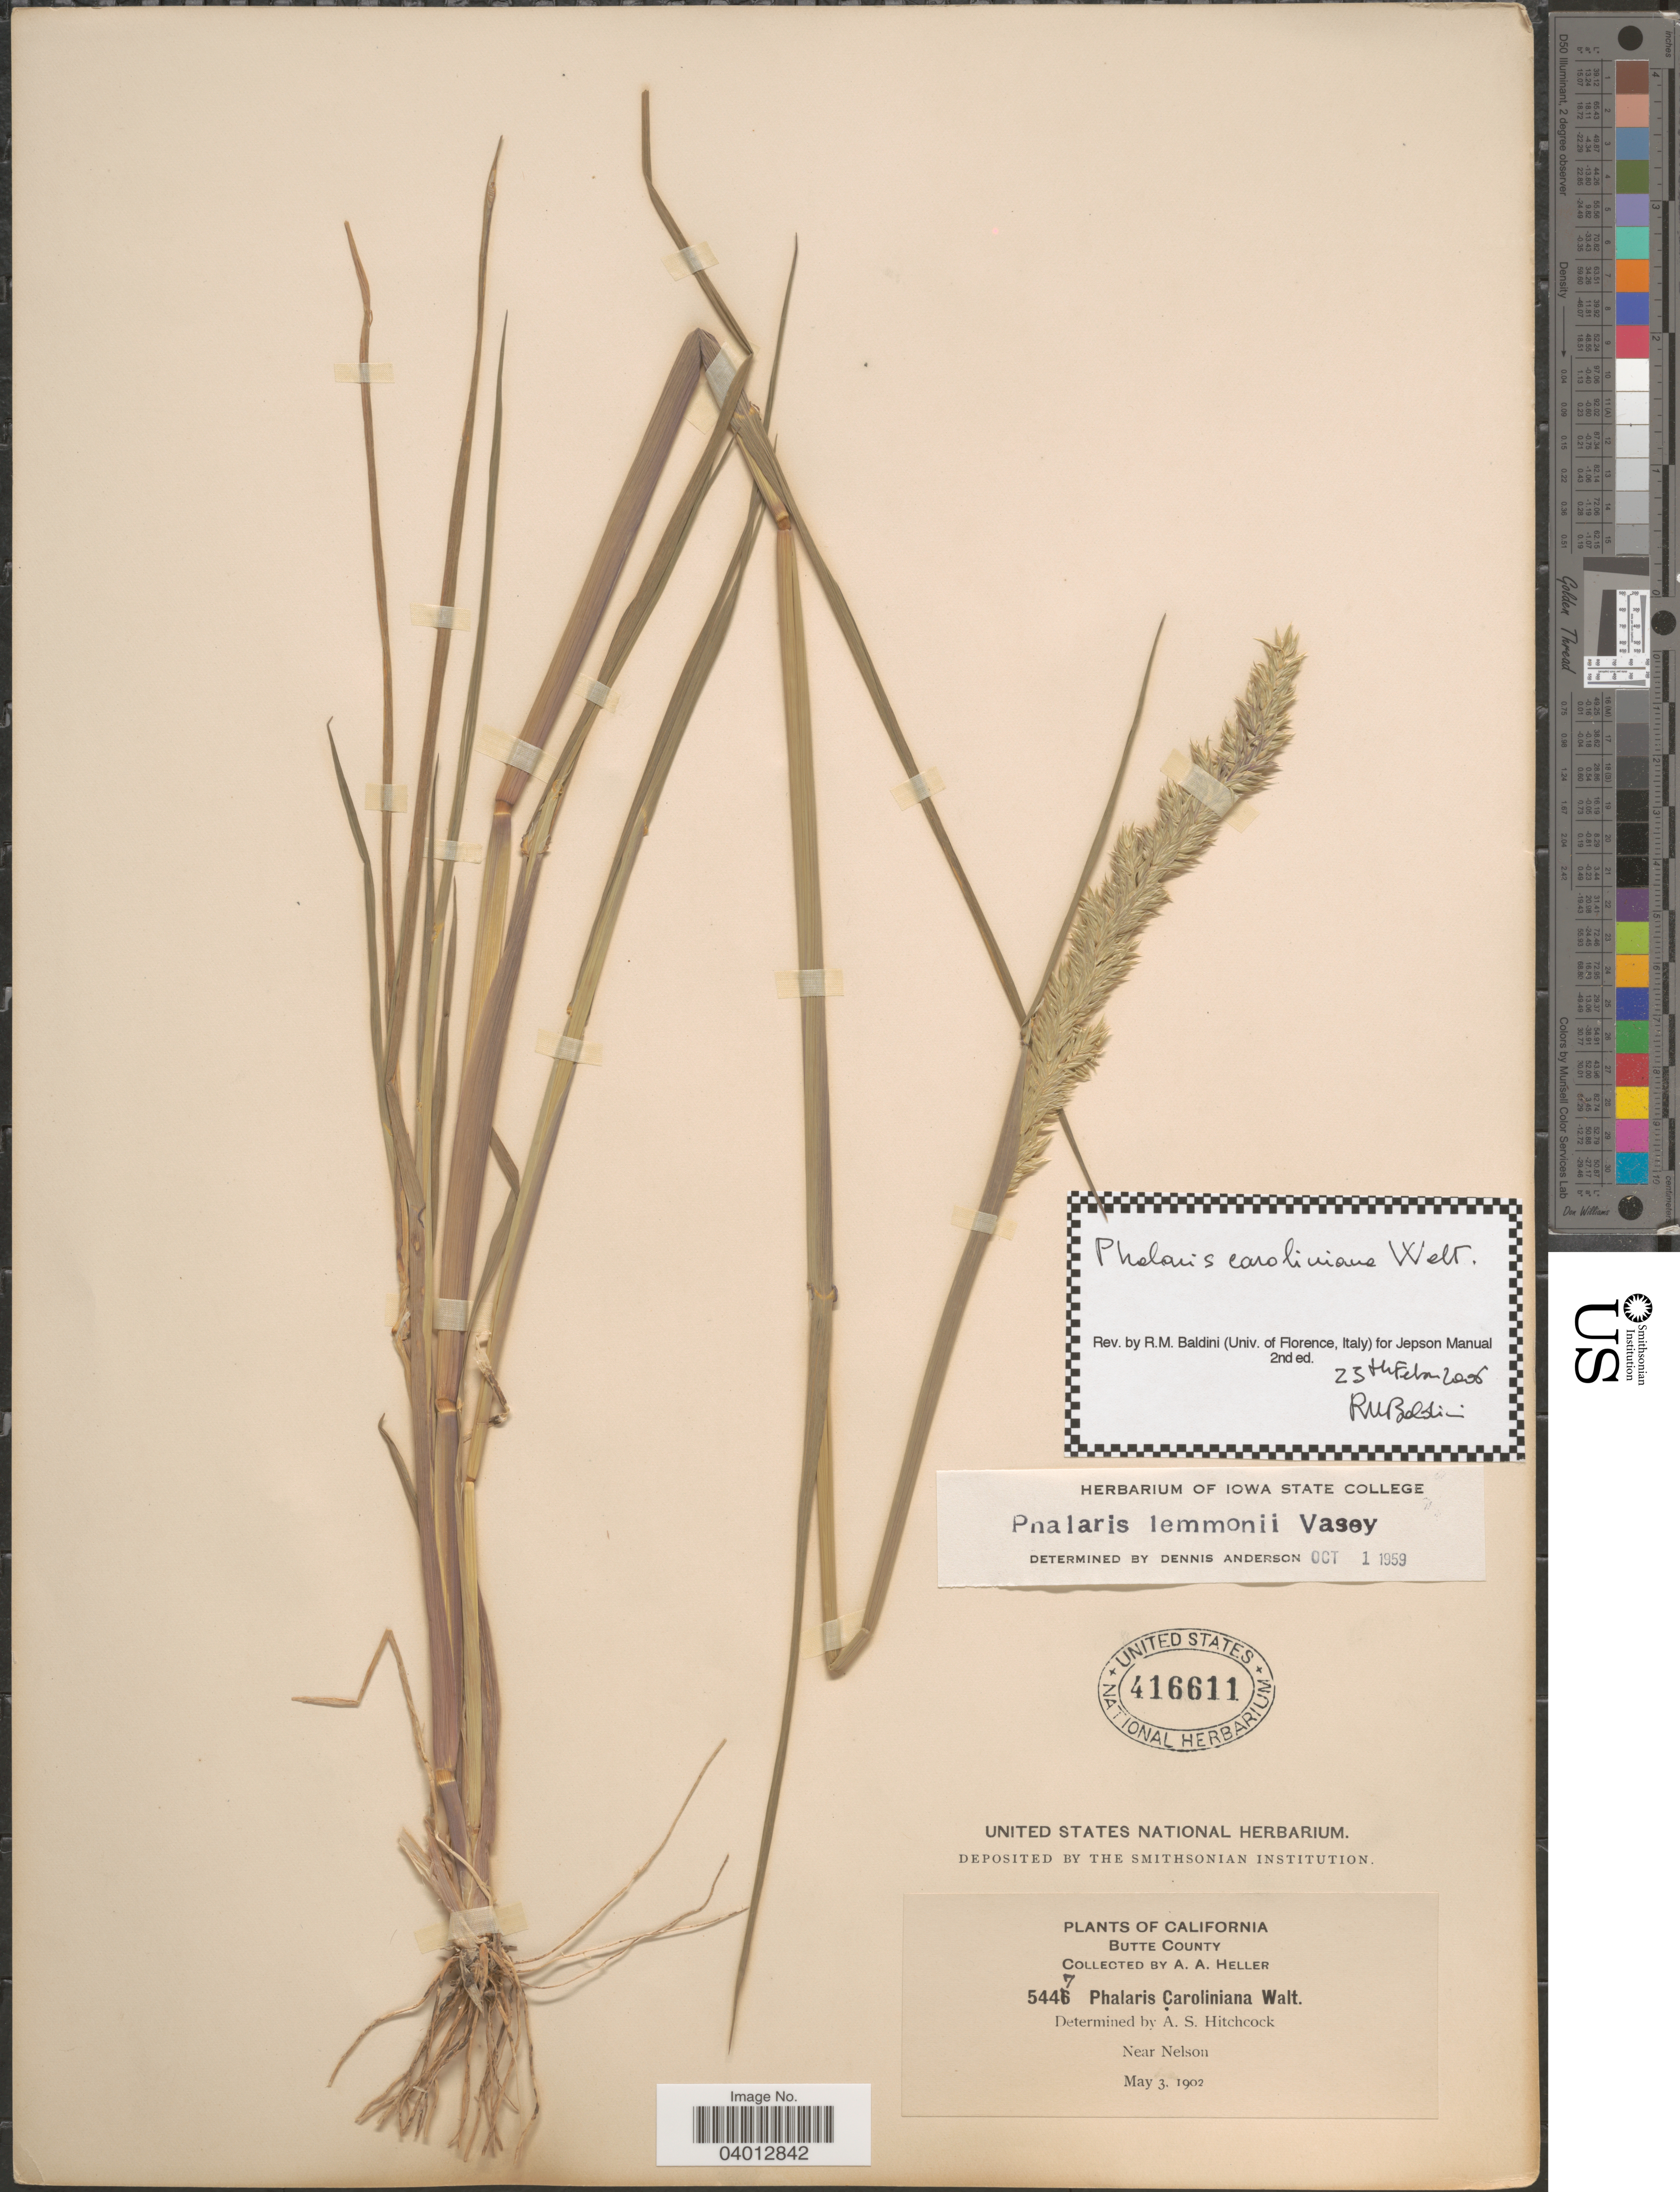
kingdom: Plantae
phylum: Tracheophyta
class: Liliopsida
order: Poales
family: Poaceae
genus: Phalaris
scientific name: Phalaris caroliniana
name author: Walter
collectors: A. A. Heller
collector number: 5447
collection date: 1902-05-03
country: United States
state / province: California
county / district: Butte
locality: Butte County. Near Nelson.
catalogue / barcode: US 416611